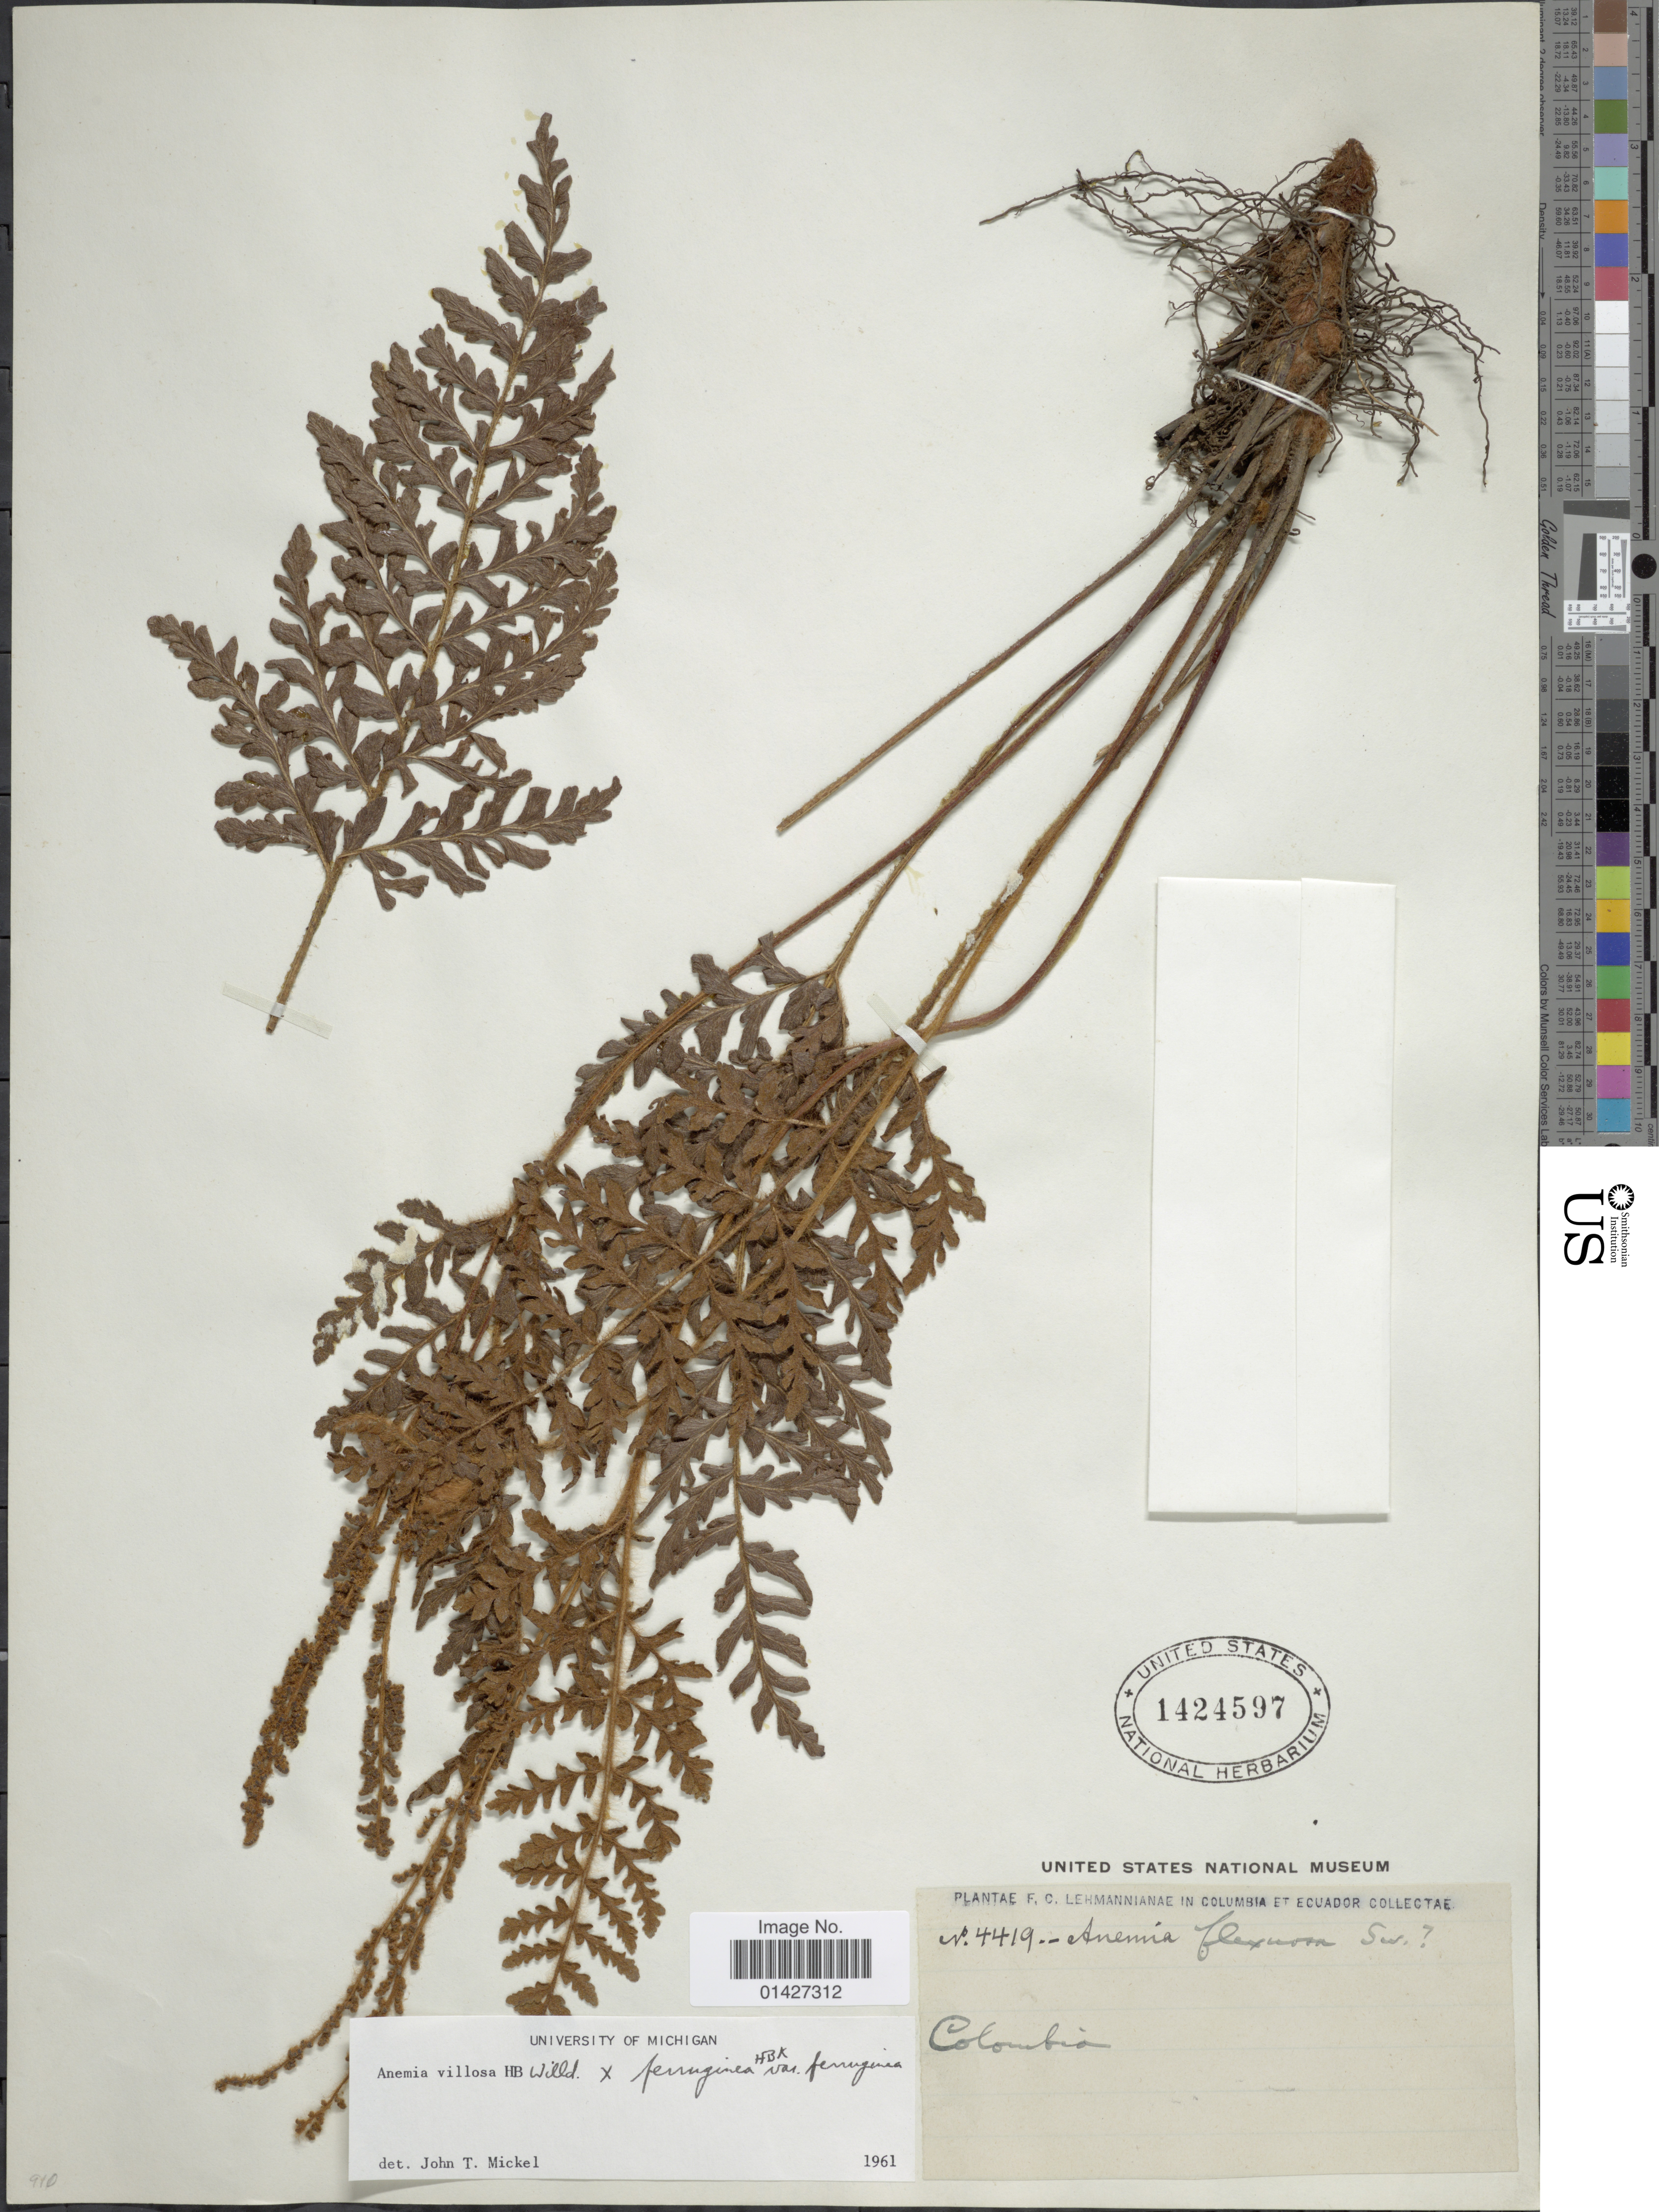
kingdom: Plantae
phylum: Tracheophyta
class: Polypodiopsida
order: Schizaeales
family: Anemiaceae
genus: Anemia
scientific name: Anemia ferruginea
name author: Kunth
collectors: F. C. Lehmann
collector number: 4419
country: Colombia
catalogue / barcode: US 1424597